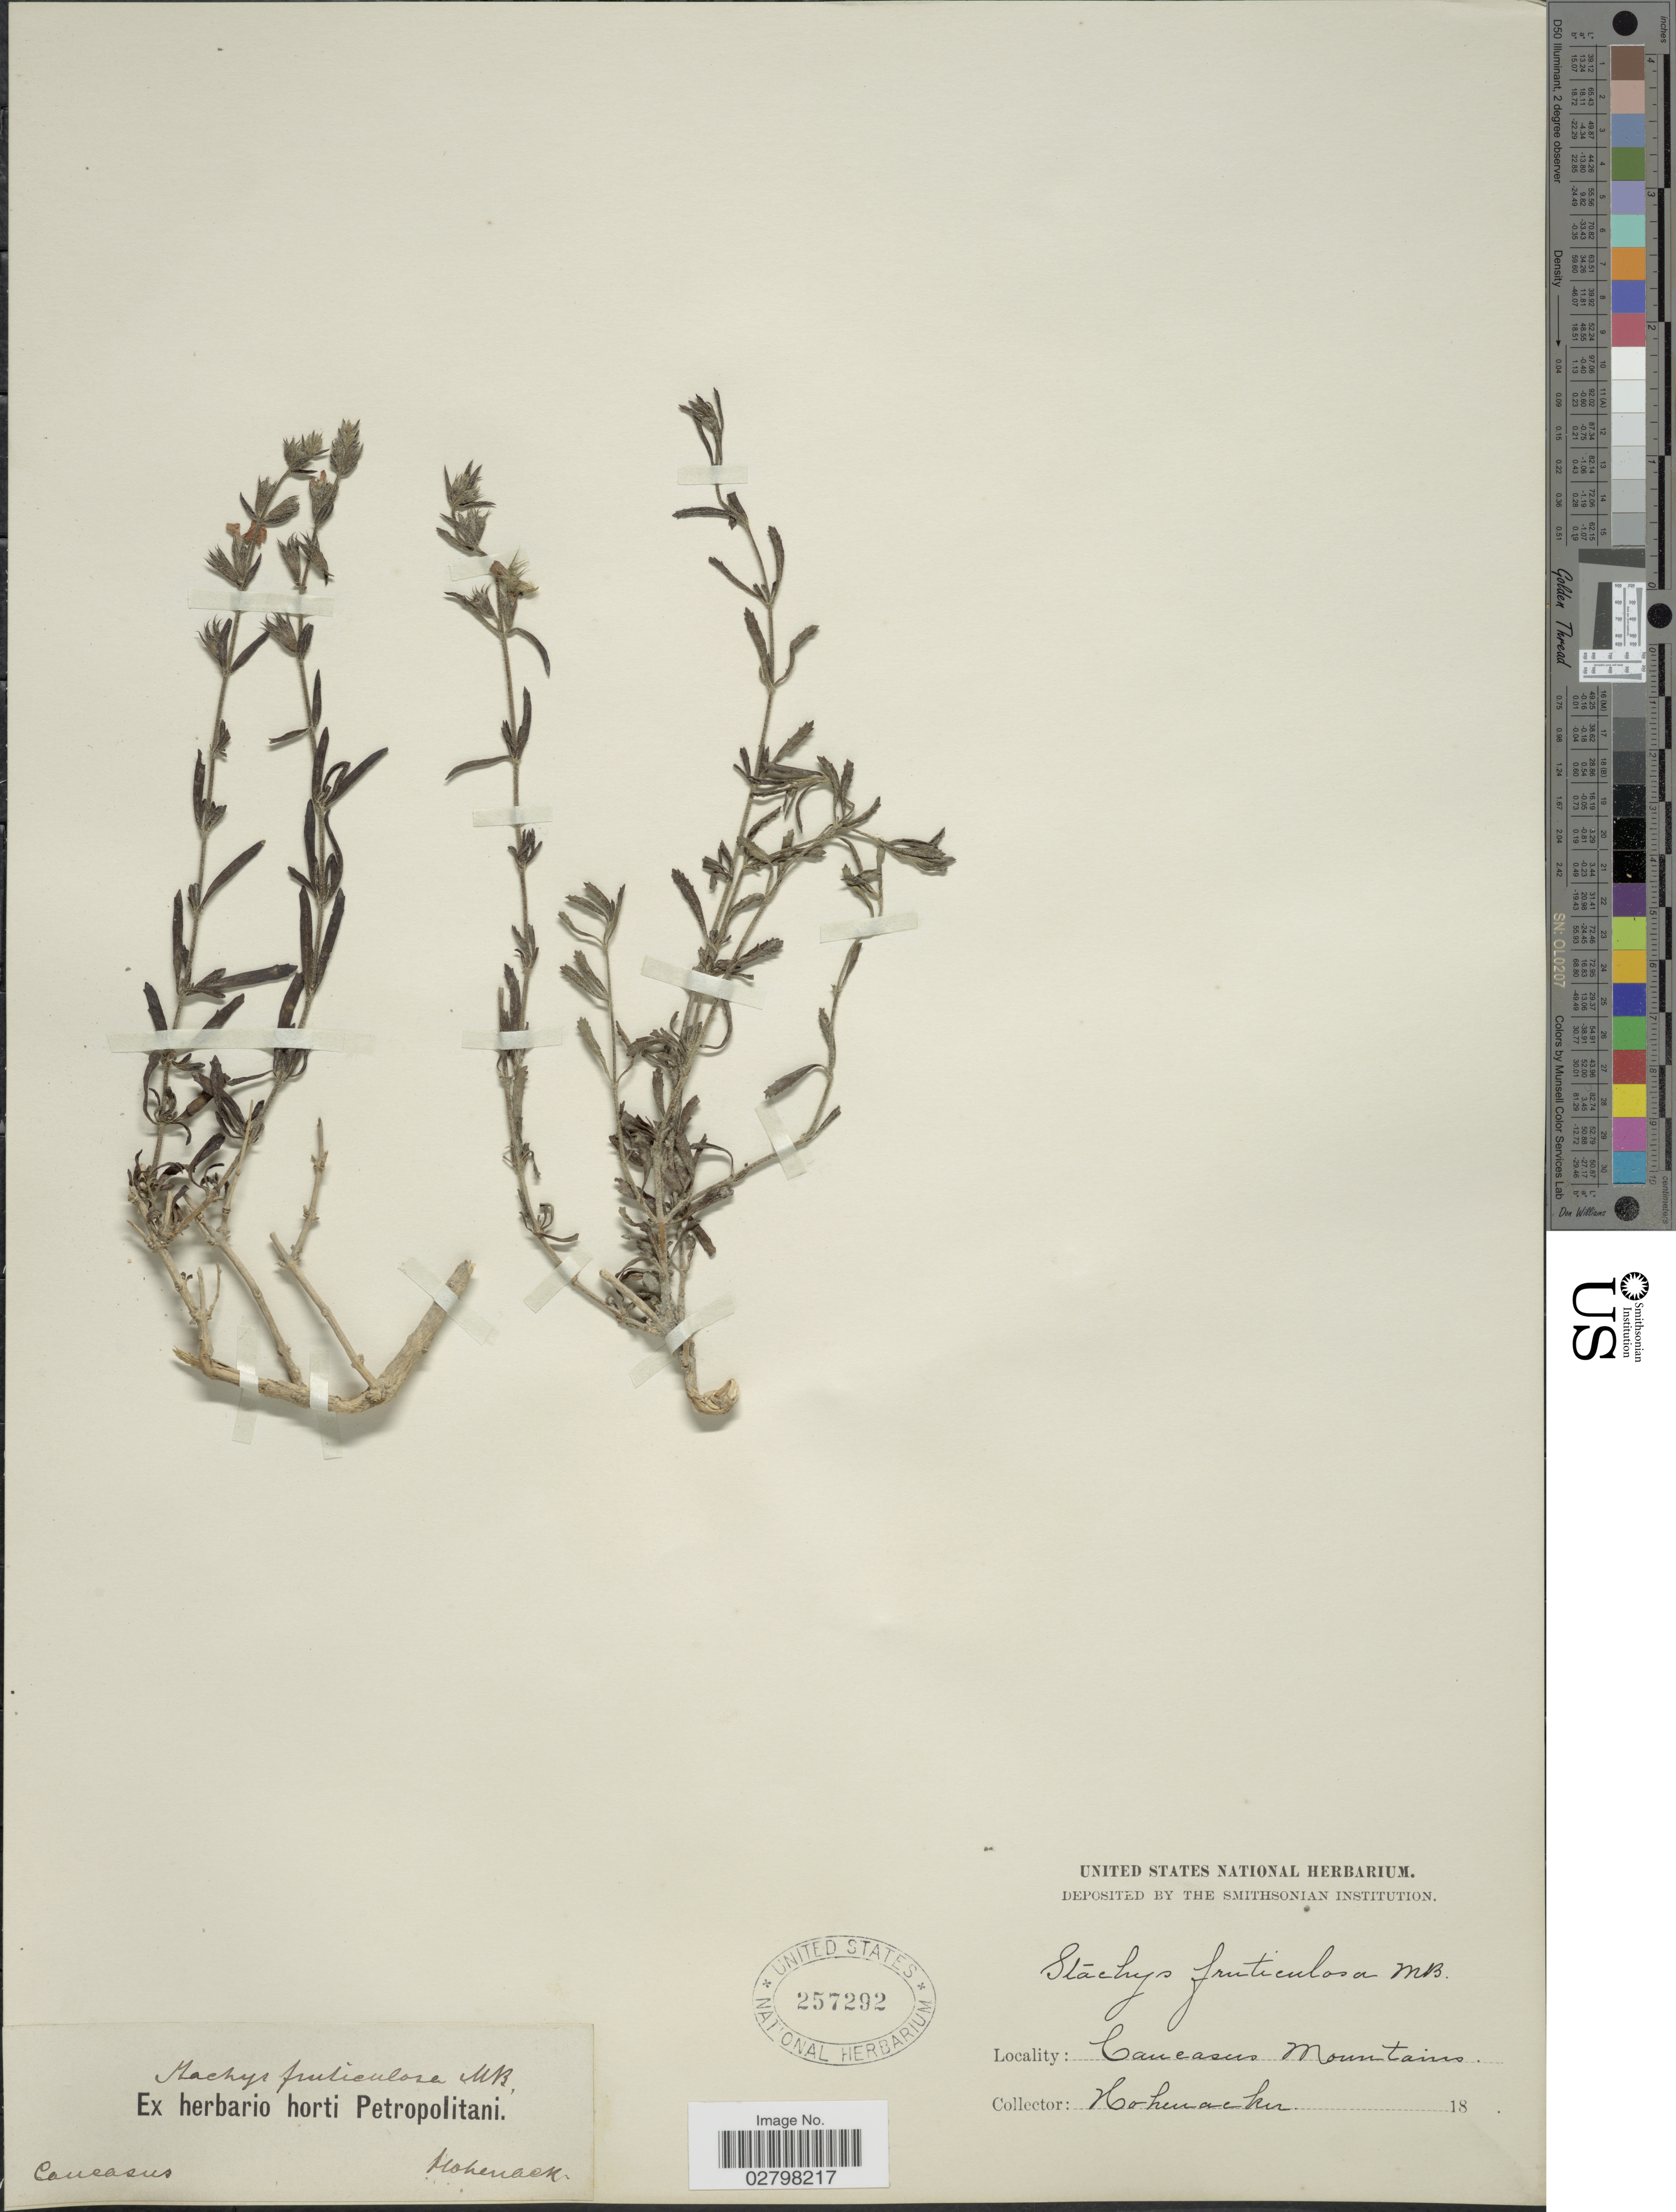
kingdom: Plantae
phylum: Tracheophyta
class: Magnoliopsida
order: Lamiales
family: Lamiaceae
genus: Stachys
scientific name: Stachys fruticulosa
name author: M. Bieb.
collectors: Hohenacker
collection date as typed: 18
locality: Caucasus Mountains.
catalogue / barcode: US 257292